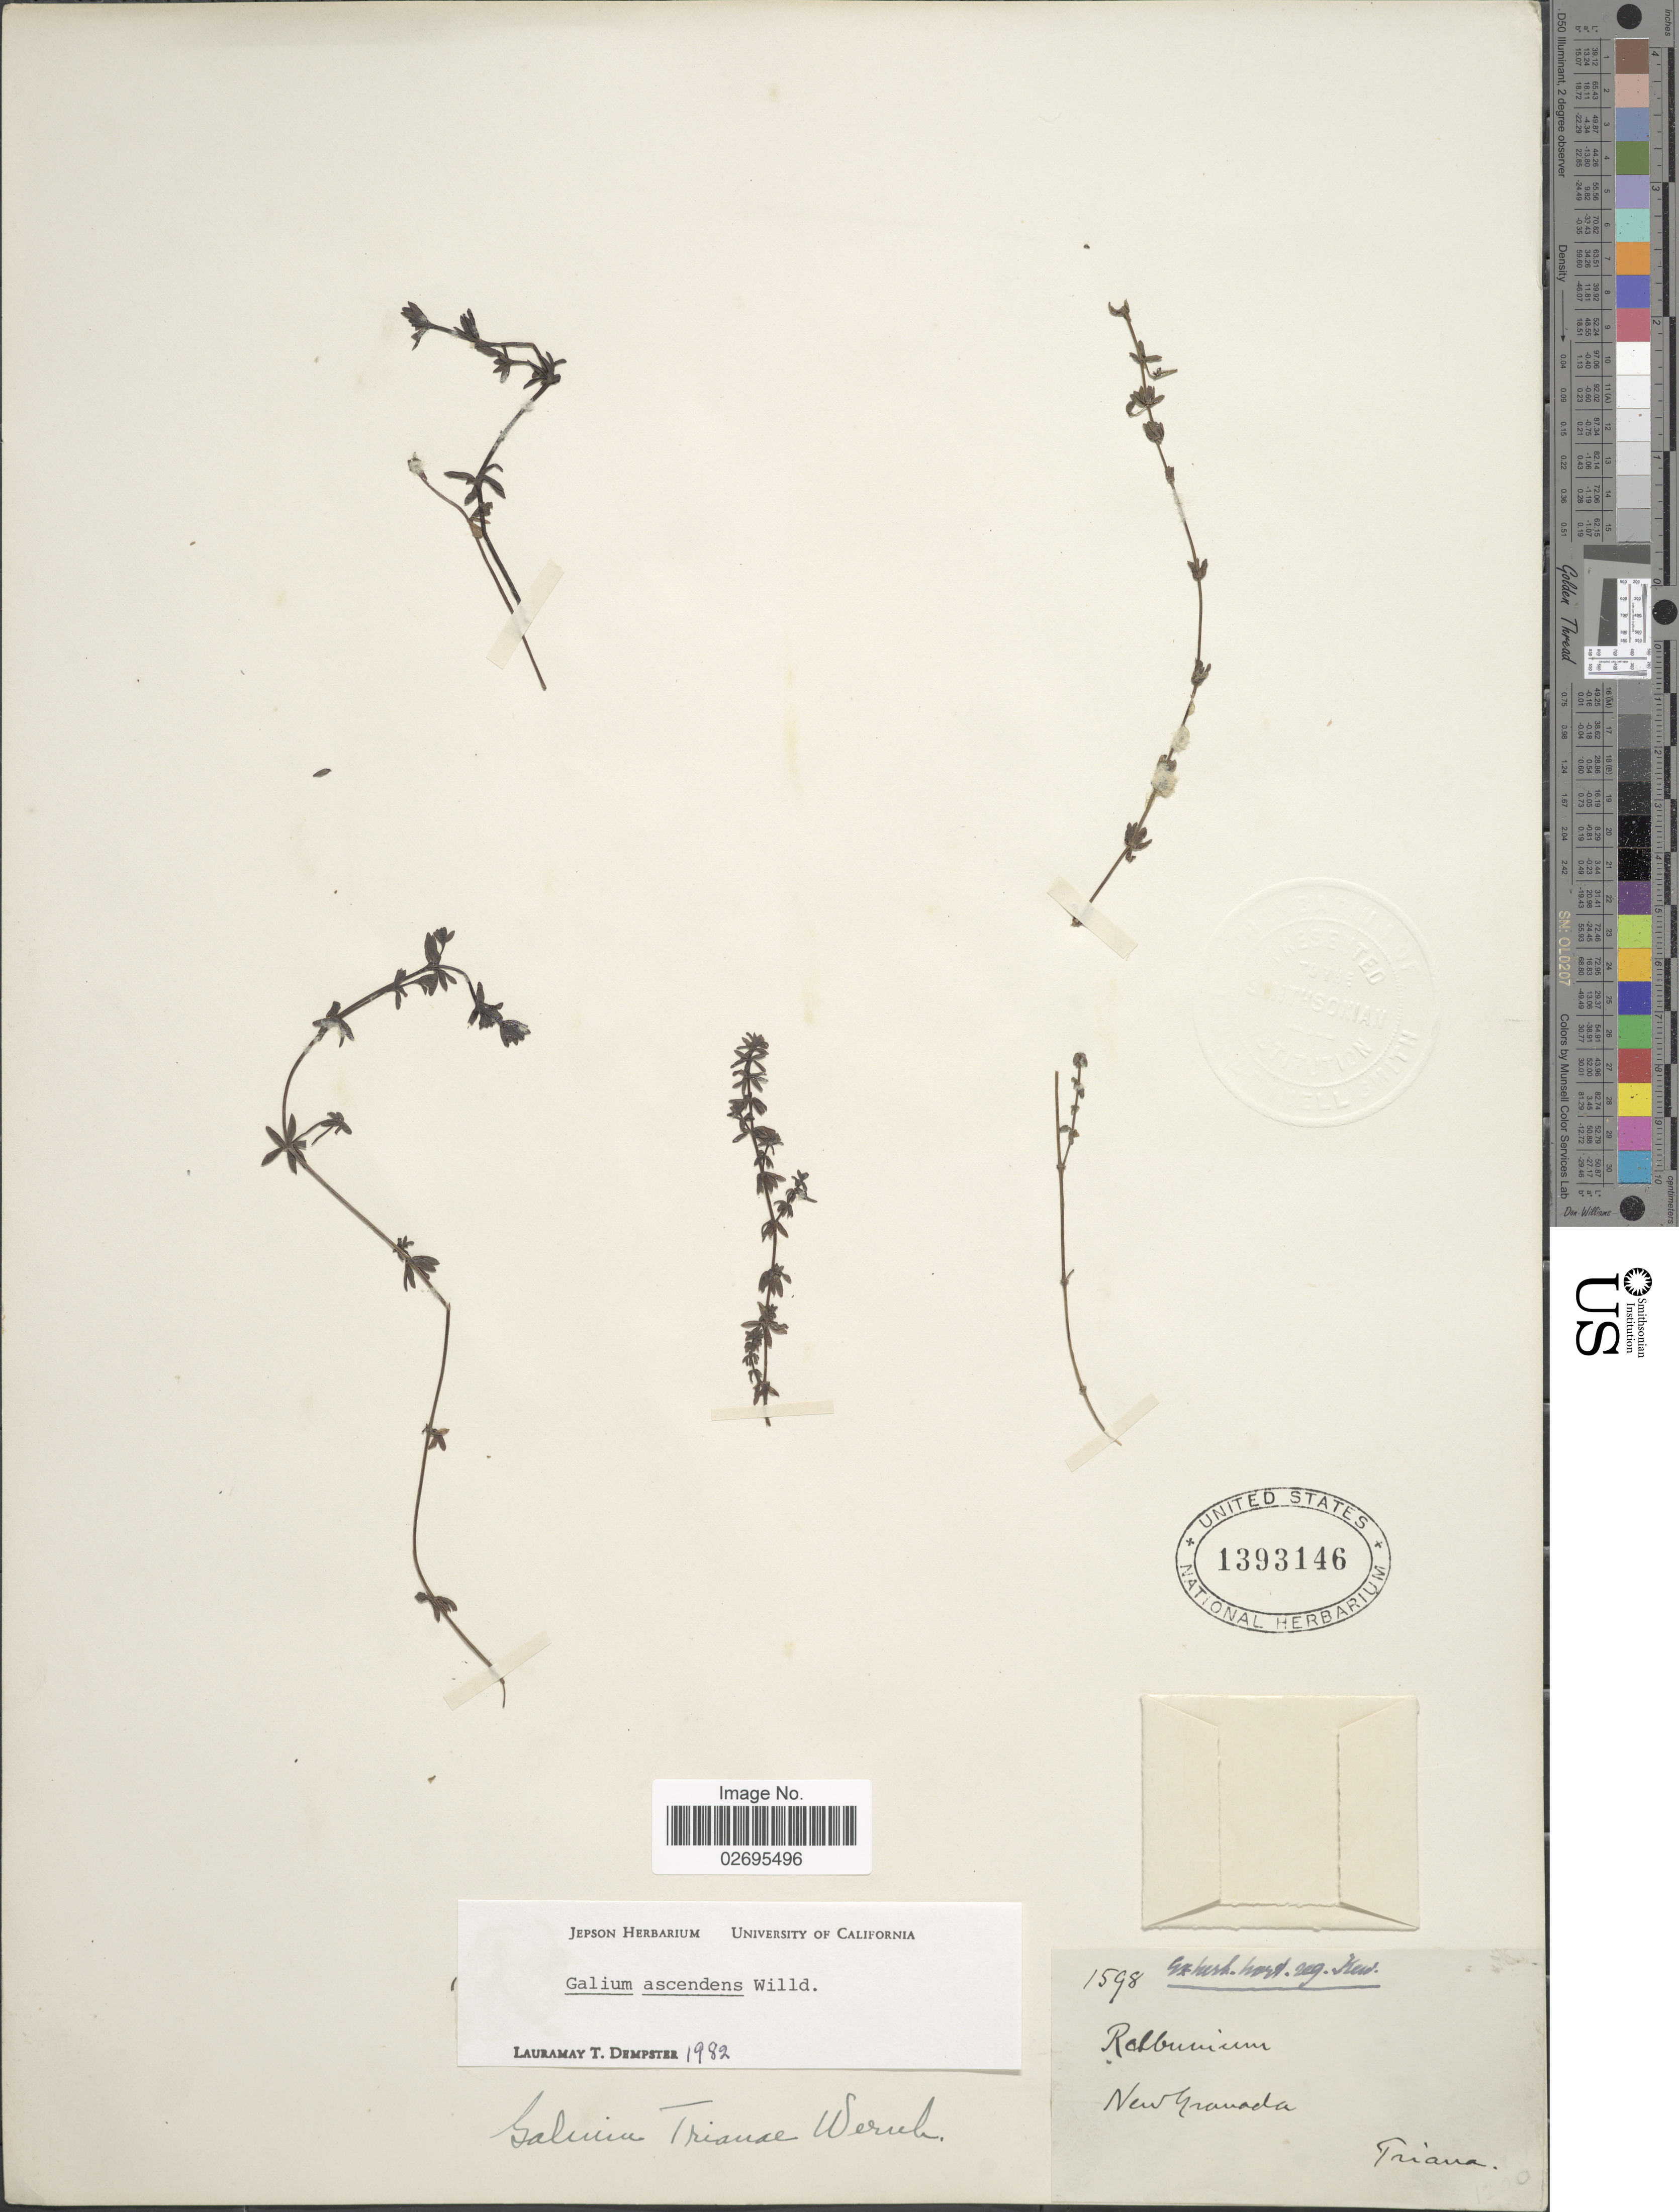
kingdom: Plantae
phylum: Tracheophyta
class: Magnoliopsida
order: Gentianales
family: Rubiaceae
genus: Galium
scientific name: Galium ascendens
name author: Willd. ex Spreng.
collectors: J. J. Triana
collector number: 1598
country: Colombia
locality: New Granada [Viceroyalty of New Granada]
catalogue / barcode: US 1393146